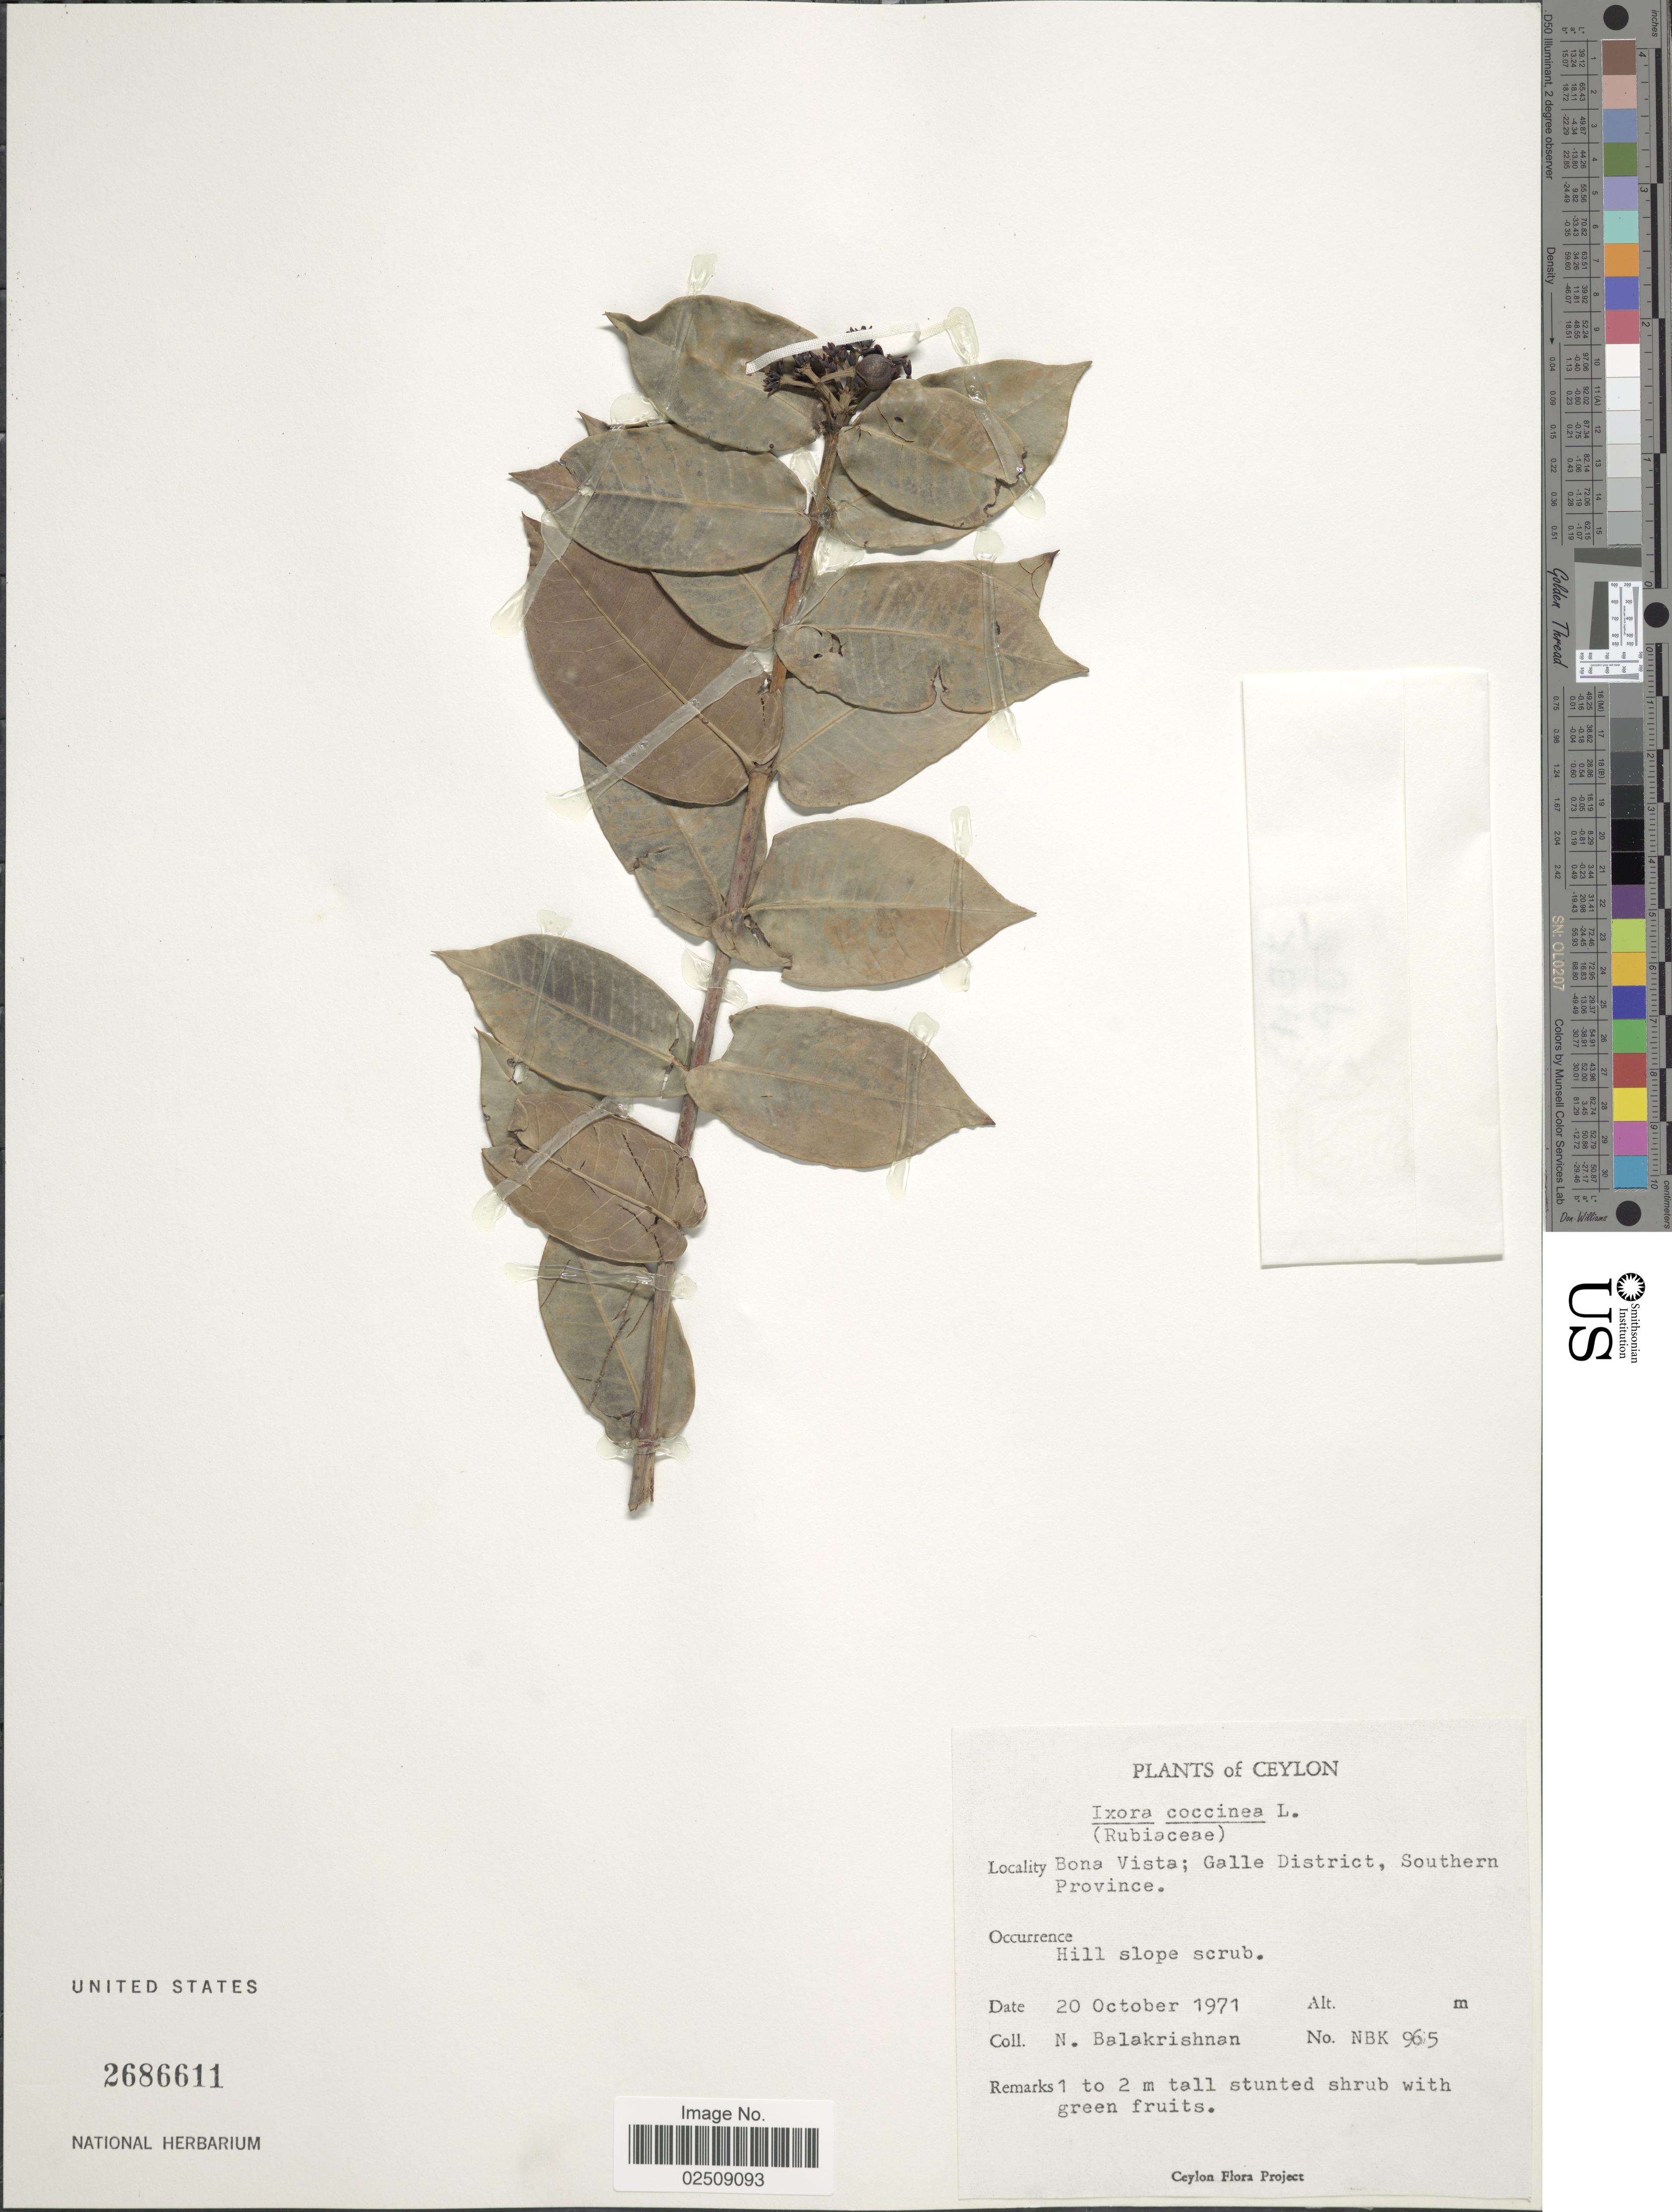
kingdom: Plantae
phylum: Tracheophyta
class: Magnoliopsida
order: Gentianales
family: Rubiaceae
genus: Ixora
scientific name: Ixora coccinea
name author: L.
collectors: N. Balakrishnan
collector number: NBK965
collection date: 1971-10-20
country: Sri Lanka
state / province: Southern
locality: Ceylon. Bona Vista; Galle District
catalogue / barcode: US 2686611